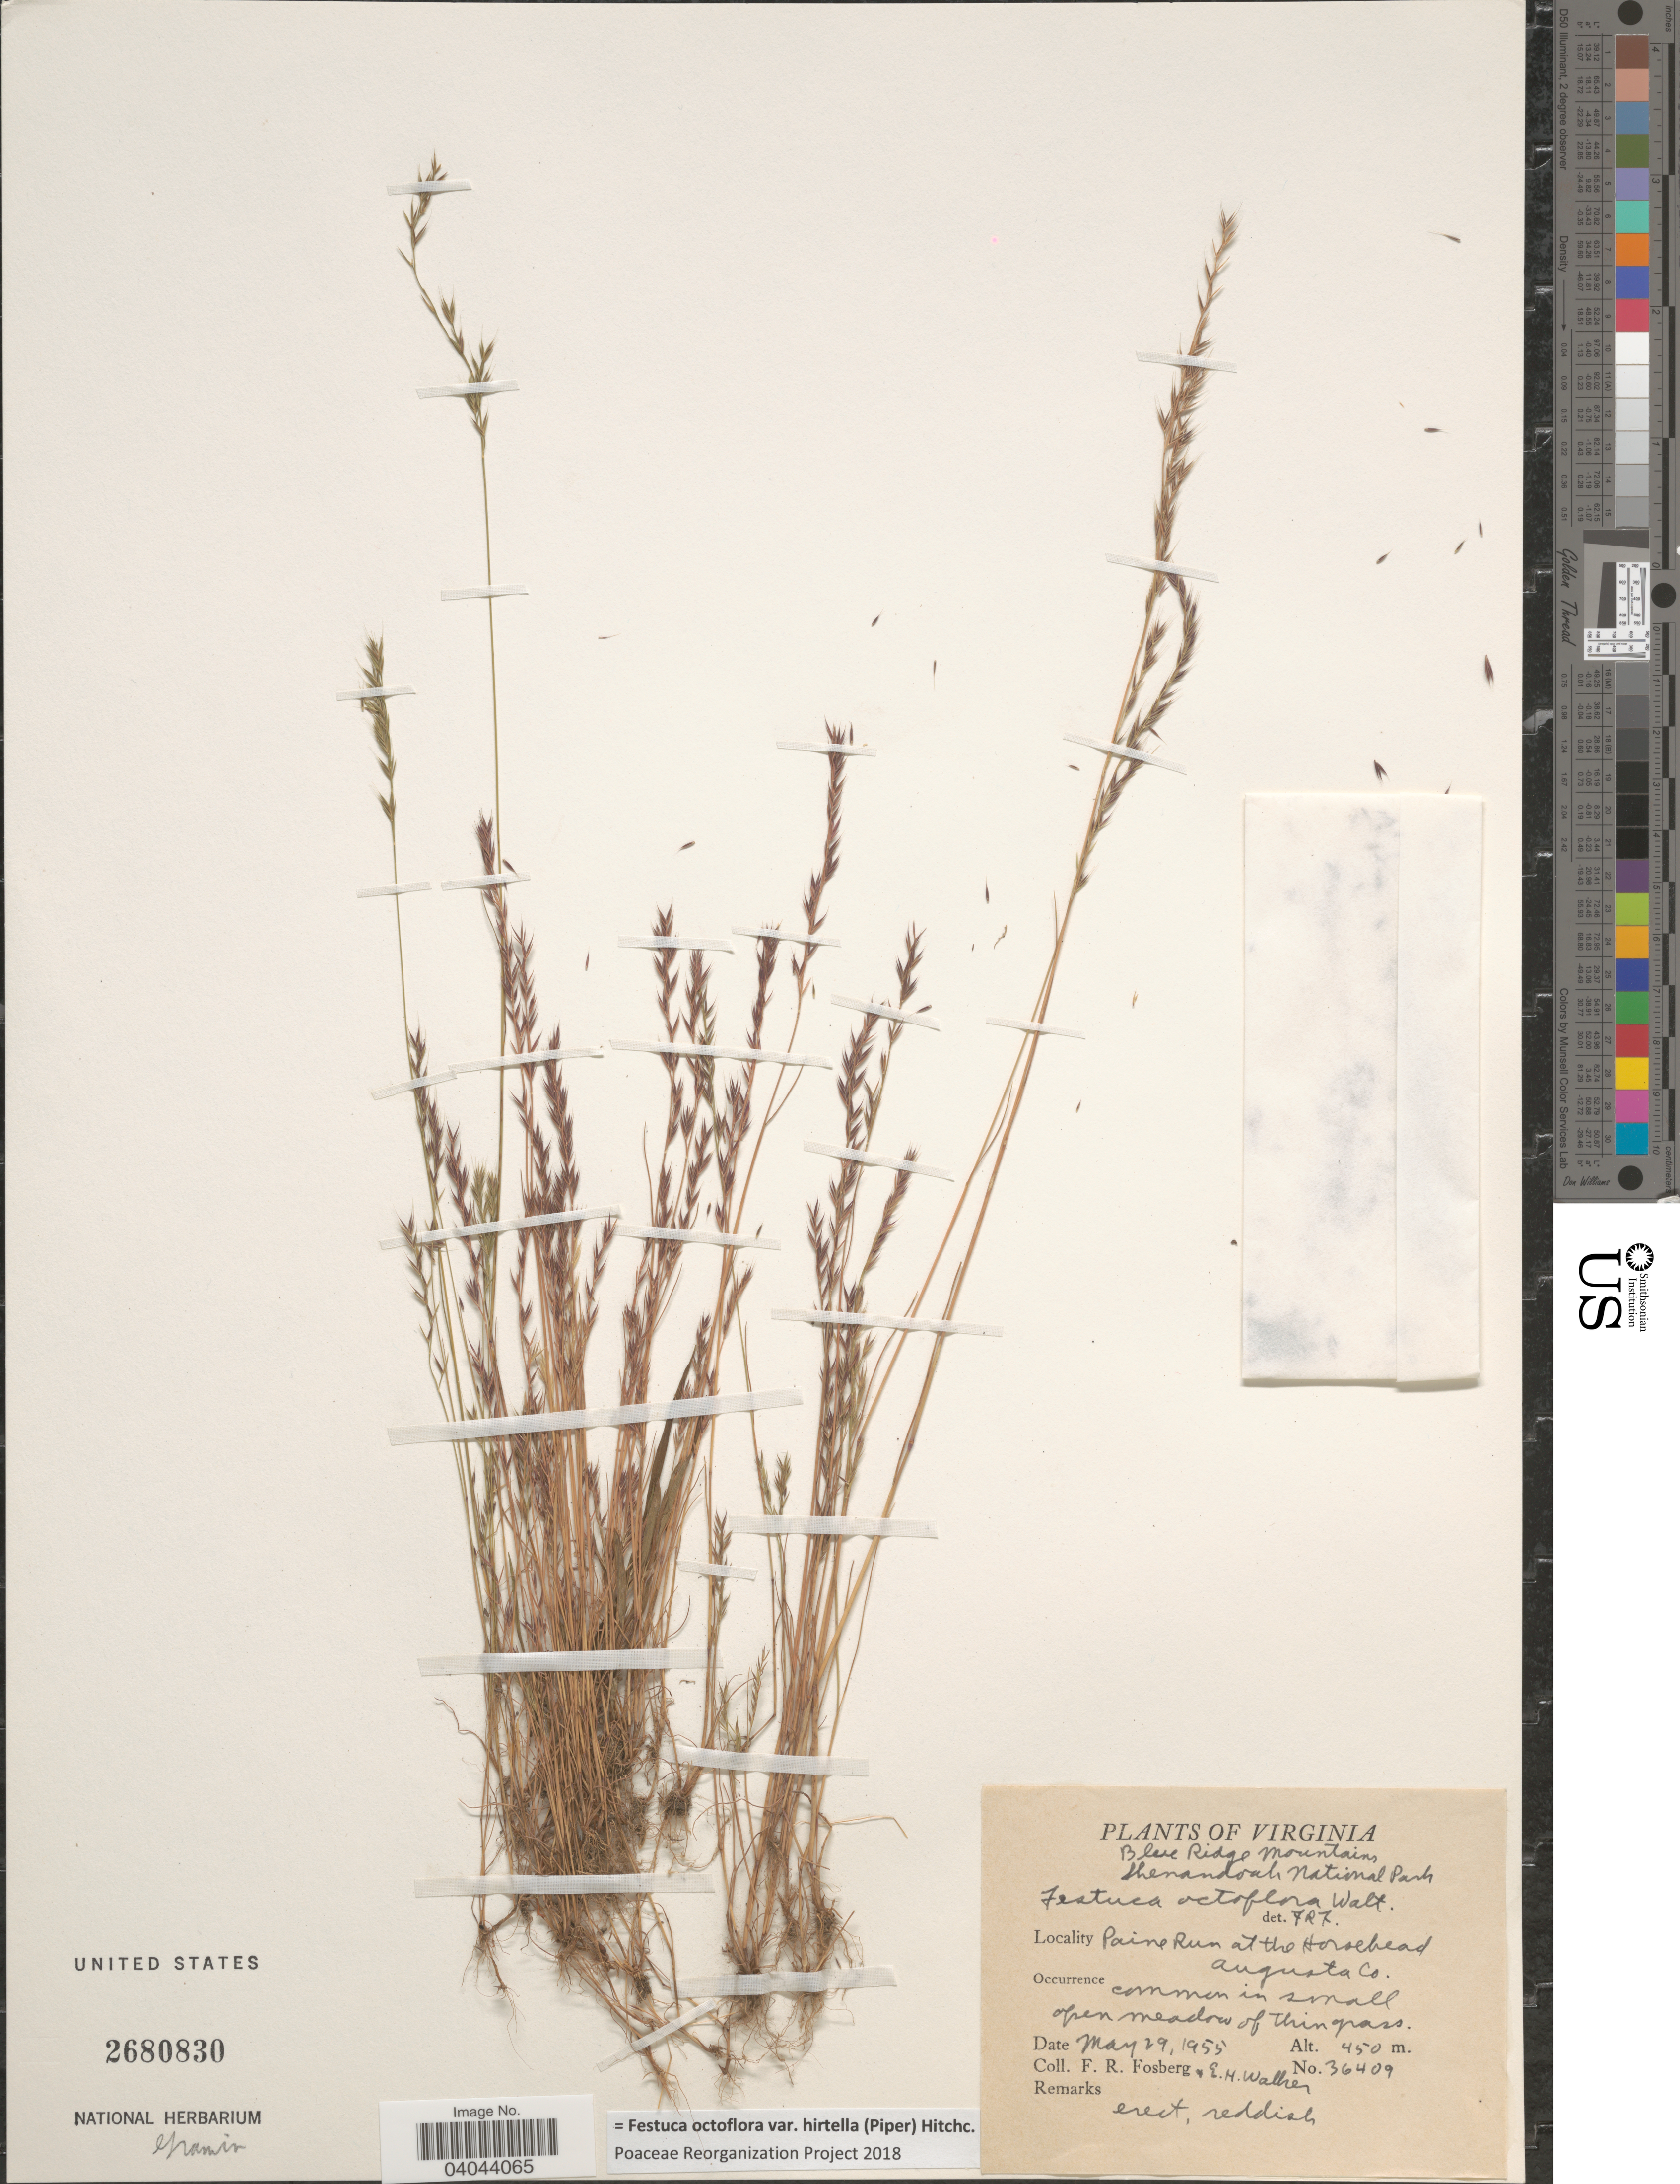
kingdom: Plantae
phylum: Tracheophyta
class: Liliopsida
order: Poales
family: Poaceae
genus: Festuca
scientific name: Festuca octoflora var. hirtella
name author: Piper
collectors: F. R. Fosberg & E. H. Walker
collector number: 36409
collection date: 1955-05-29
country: United States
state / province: Virginia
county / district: Augusta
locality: Blue Ridge Mountains. Shenandoah National Park. Paine Run at the horsehead. Augusta Co.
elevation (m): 450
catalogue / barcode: US 2680830